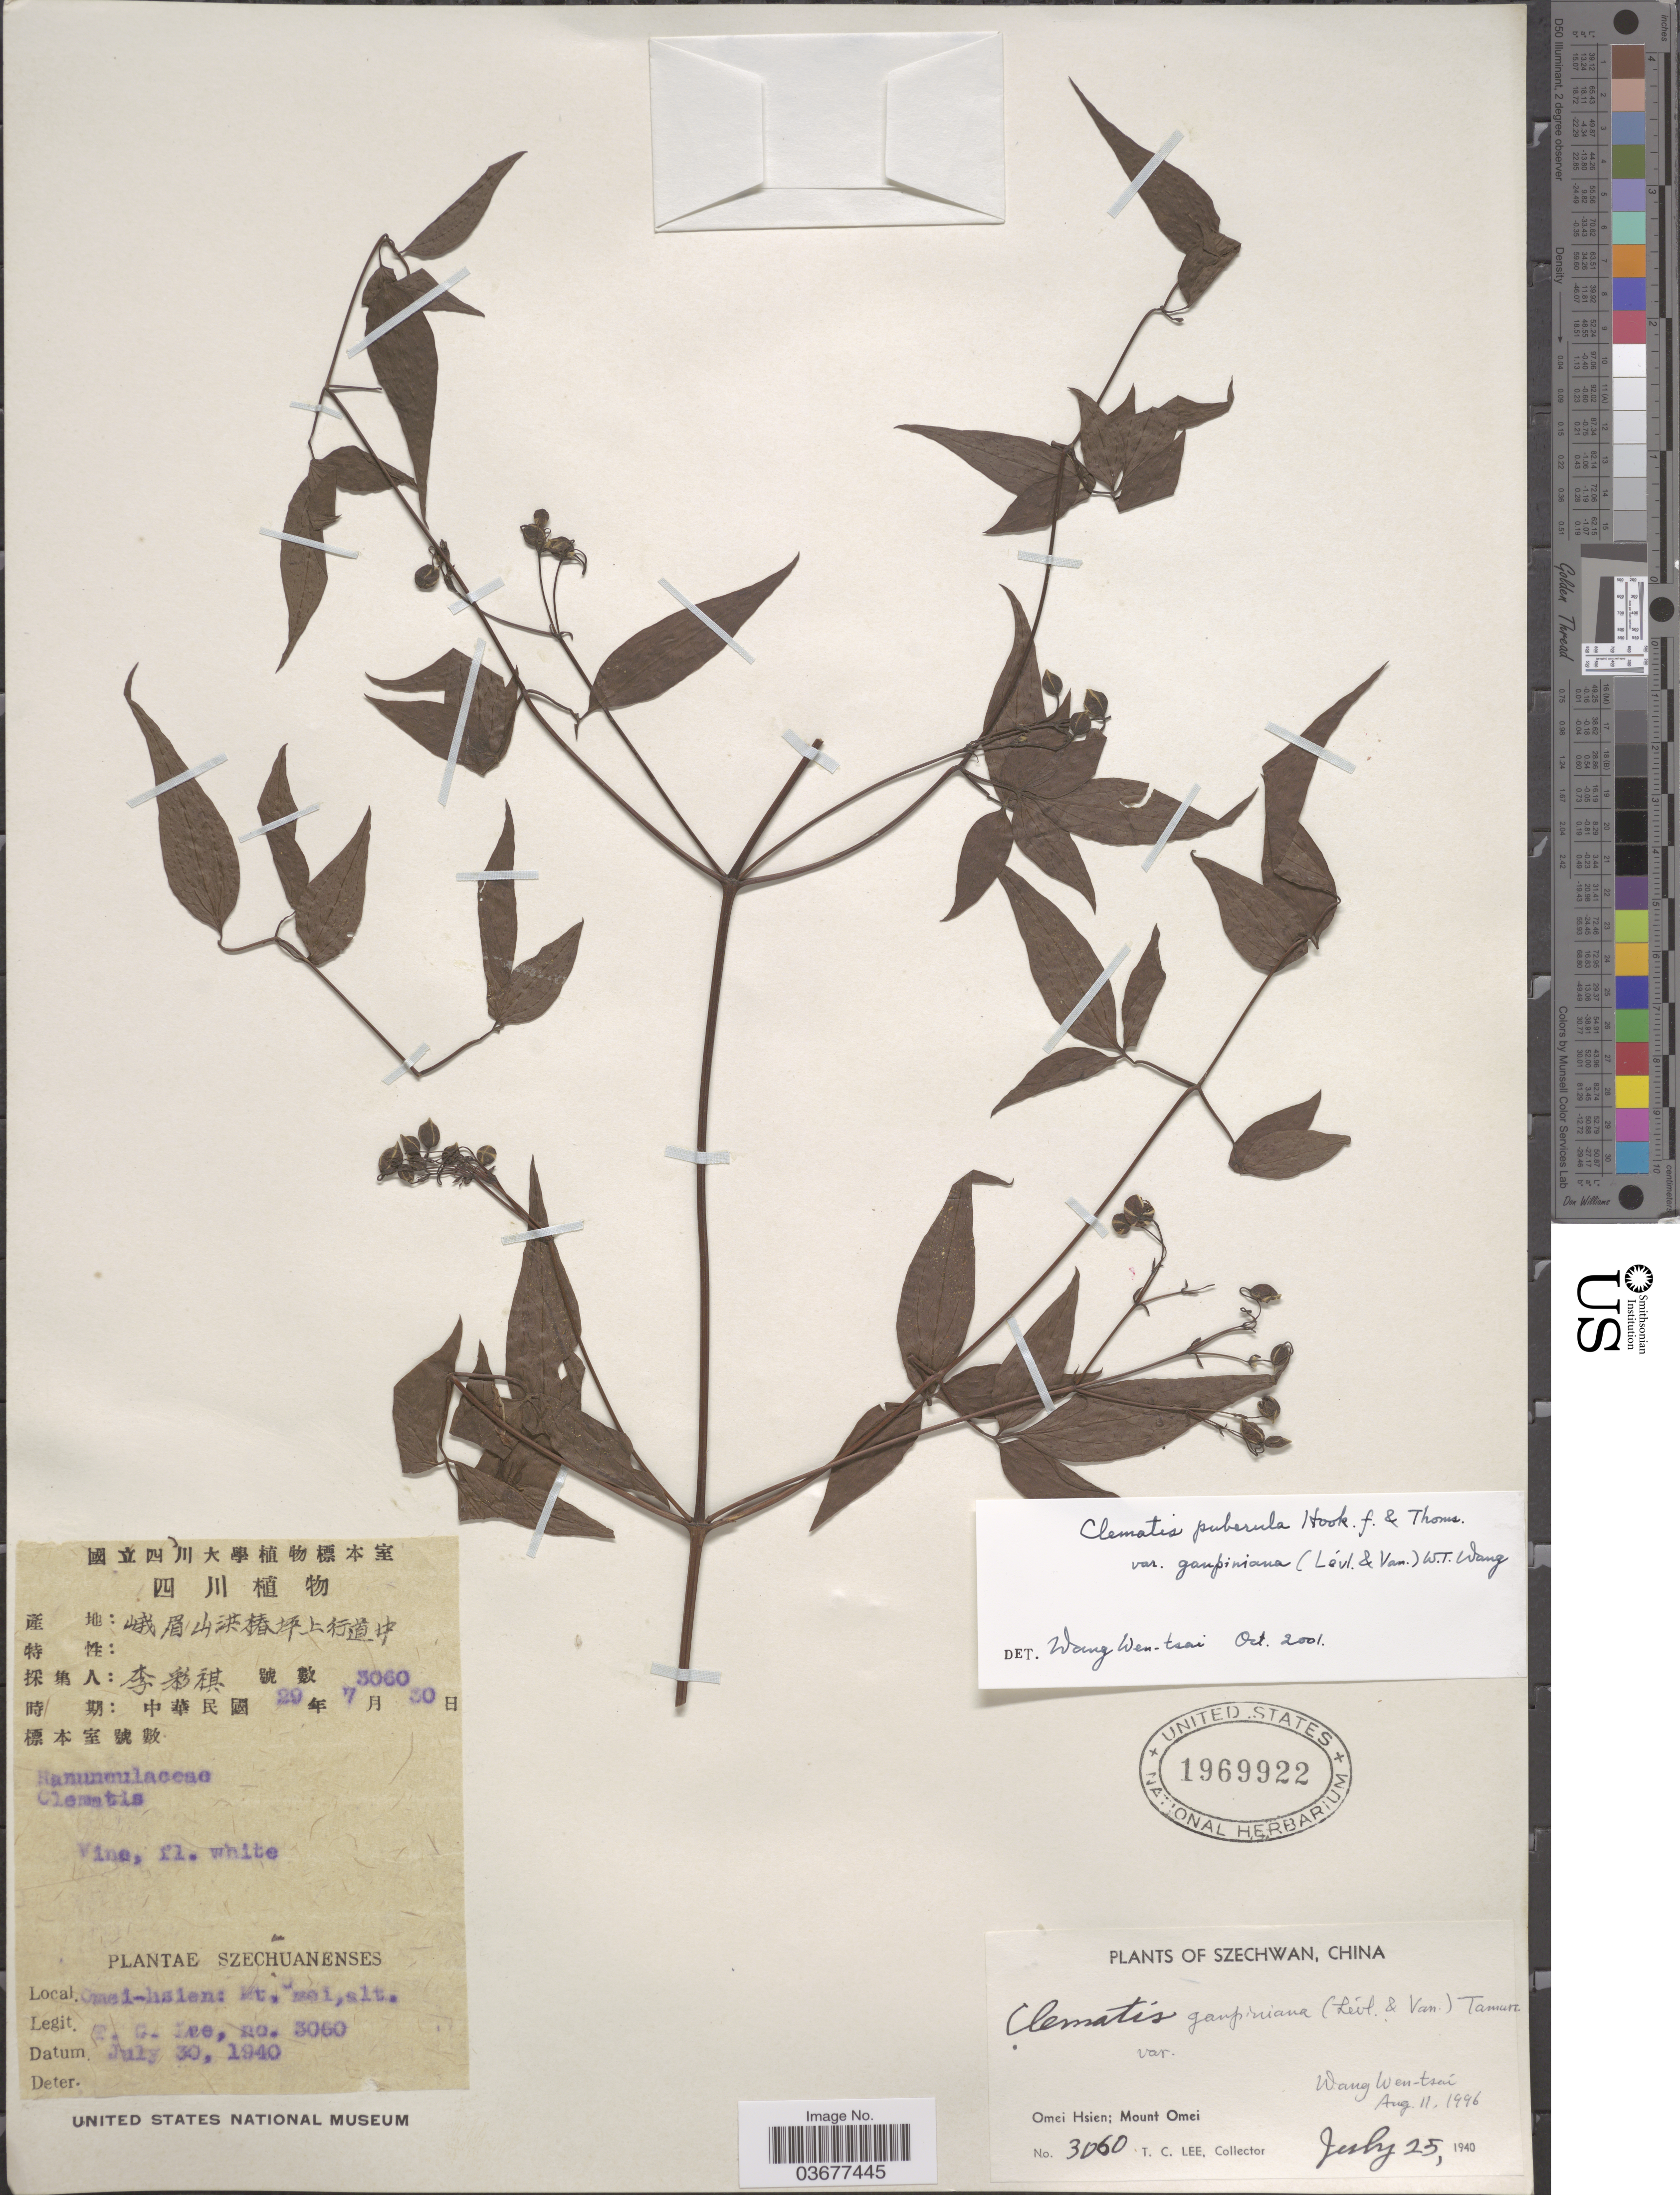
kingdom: Plantae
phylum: Tracheophyta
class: Magnoliopsida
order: Ranunculales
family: Ranunculaceae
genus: Clematis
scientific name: Clematis puberula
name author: Hook. f. & Thomson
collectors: T. Lee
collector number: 3060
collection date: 1940-07-25/1940-07-30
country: China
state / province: Sichuan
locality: Szechwan. Omei Hsien; Mount Omei.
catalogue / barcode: US 1969922